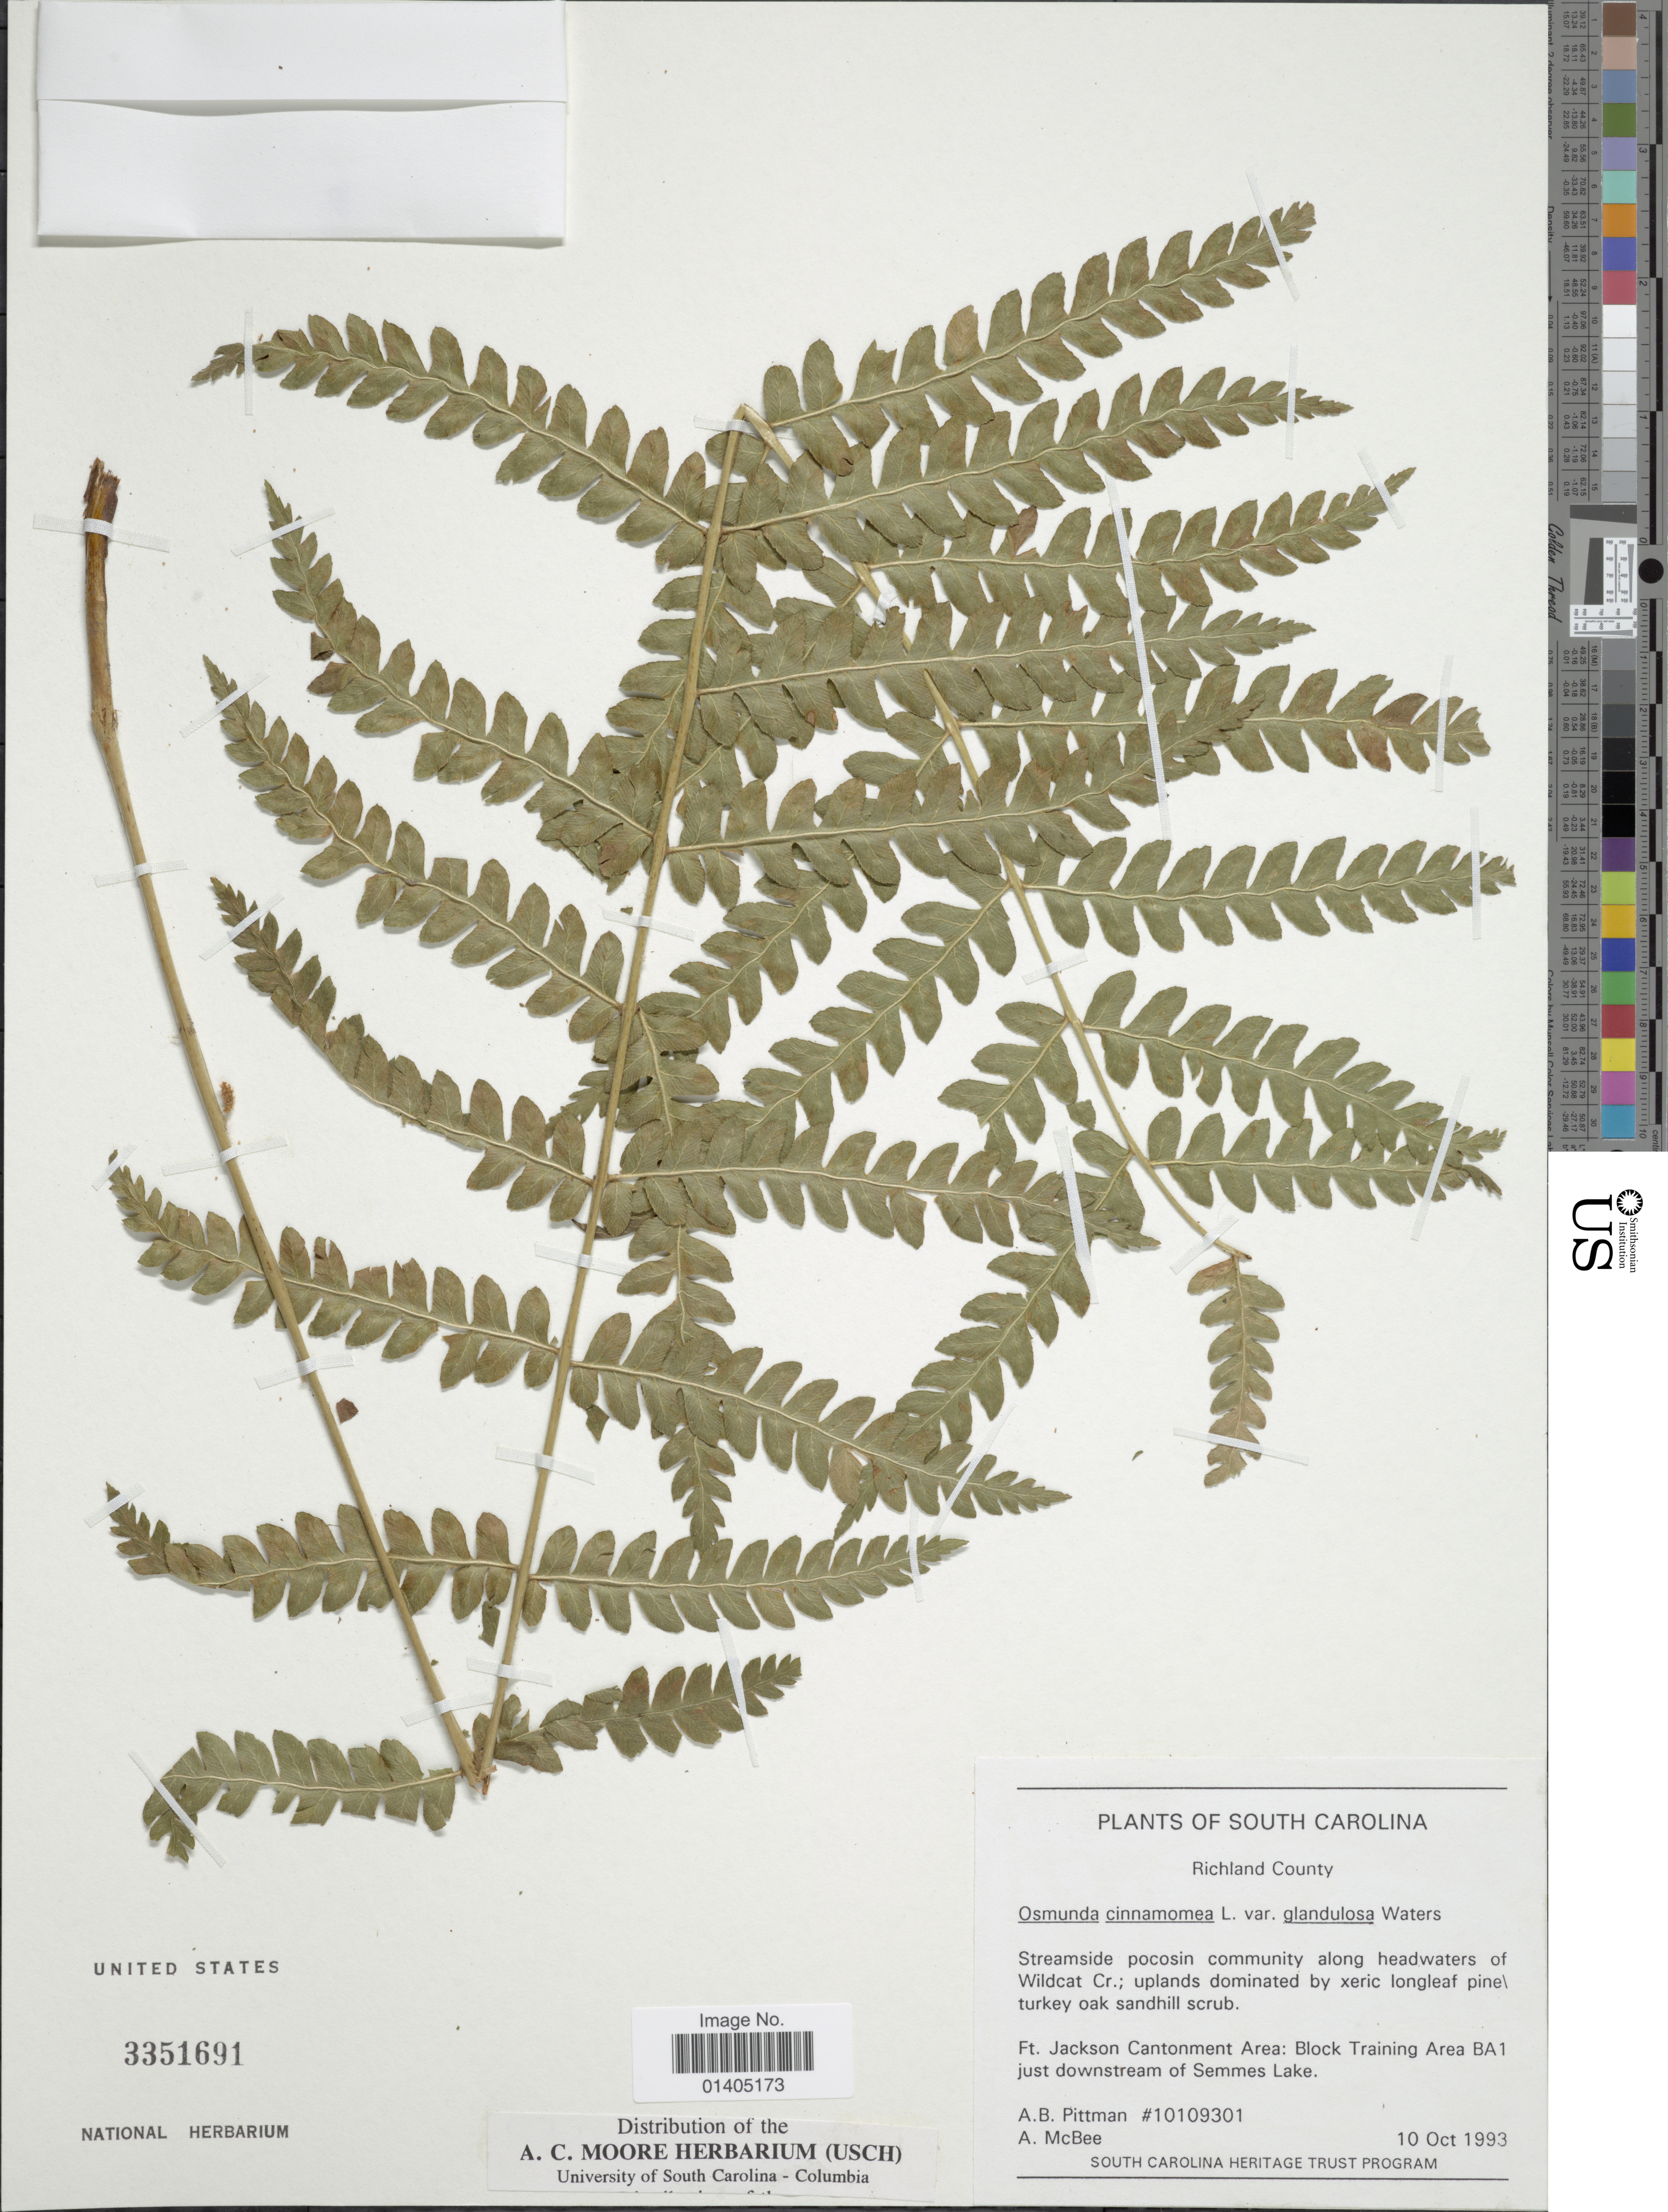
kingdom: Plantae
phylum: Tracheophyta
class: Polypodiopsida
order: Osmundales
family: Osmundaceae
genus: Osmundastrum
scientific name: Osmundastrum cinnamomeum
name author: (L.) C. Presl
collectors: A. B. Pittman & A. McBee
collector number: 10109301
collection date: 1993-10-10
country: United States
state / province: South Carolina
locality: Richland County, Ft Jackson Cantonment Area: Block Training Area BA1 just downstream of Semmes Lake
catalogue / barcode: US 3351691